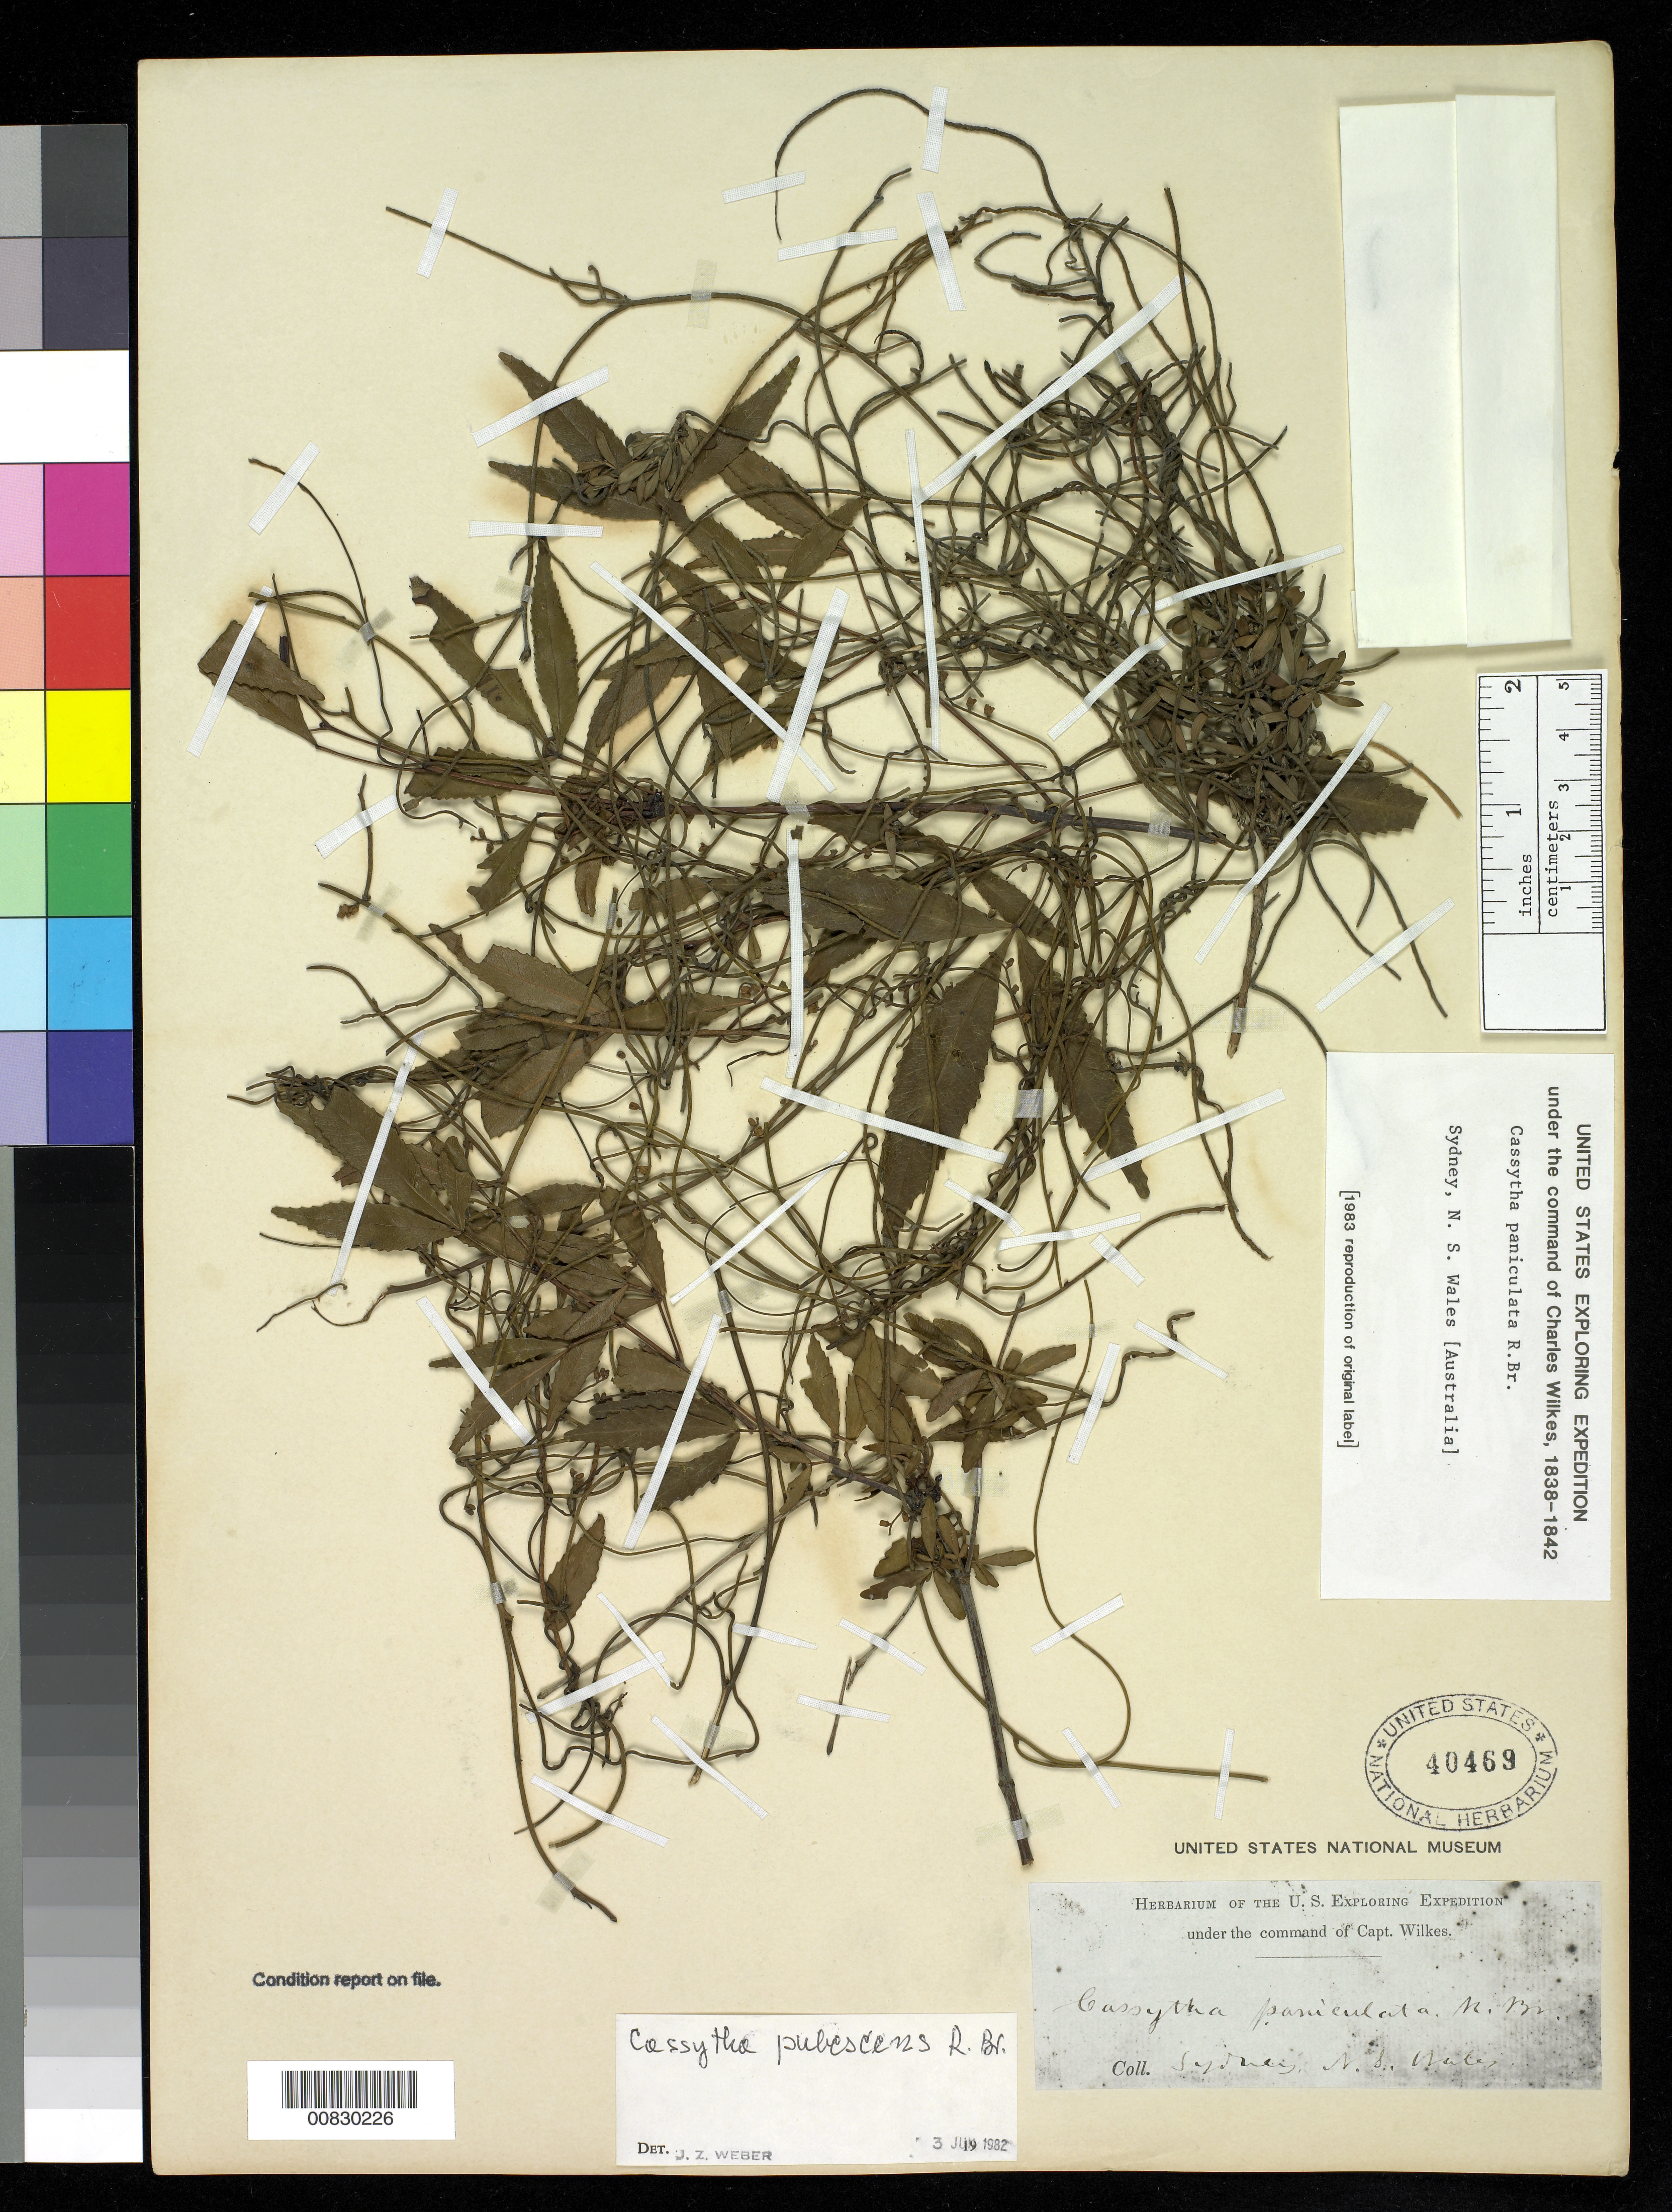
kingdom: Plantae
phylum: Tracheophyta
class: Magnoliopsida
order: Laurales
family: Lauraceae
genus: Cassytha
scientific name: Cassytha pubescens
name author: R. Br.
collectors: Wilkes Explor. Exped.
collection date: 1838/1842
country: Australia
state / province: New South Wales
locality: Sydney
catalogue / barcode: US 40469